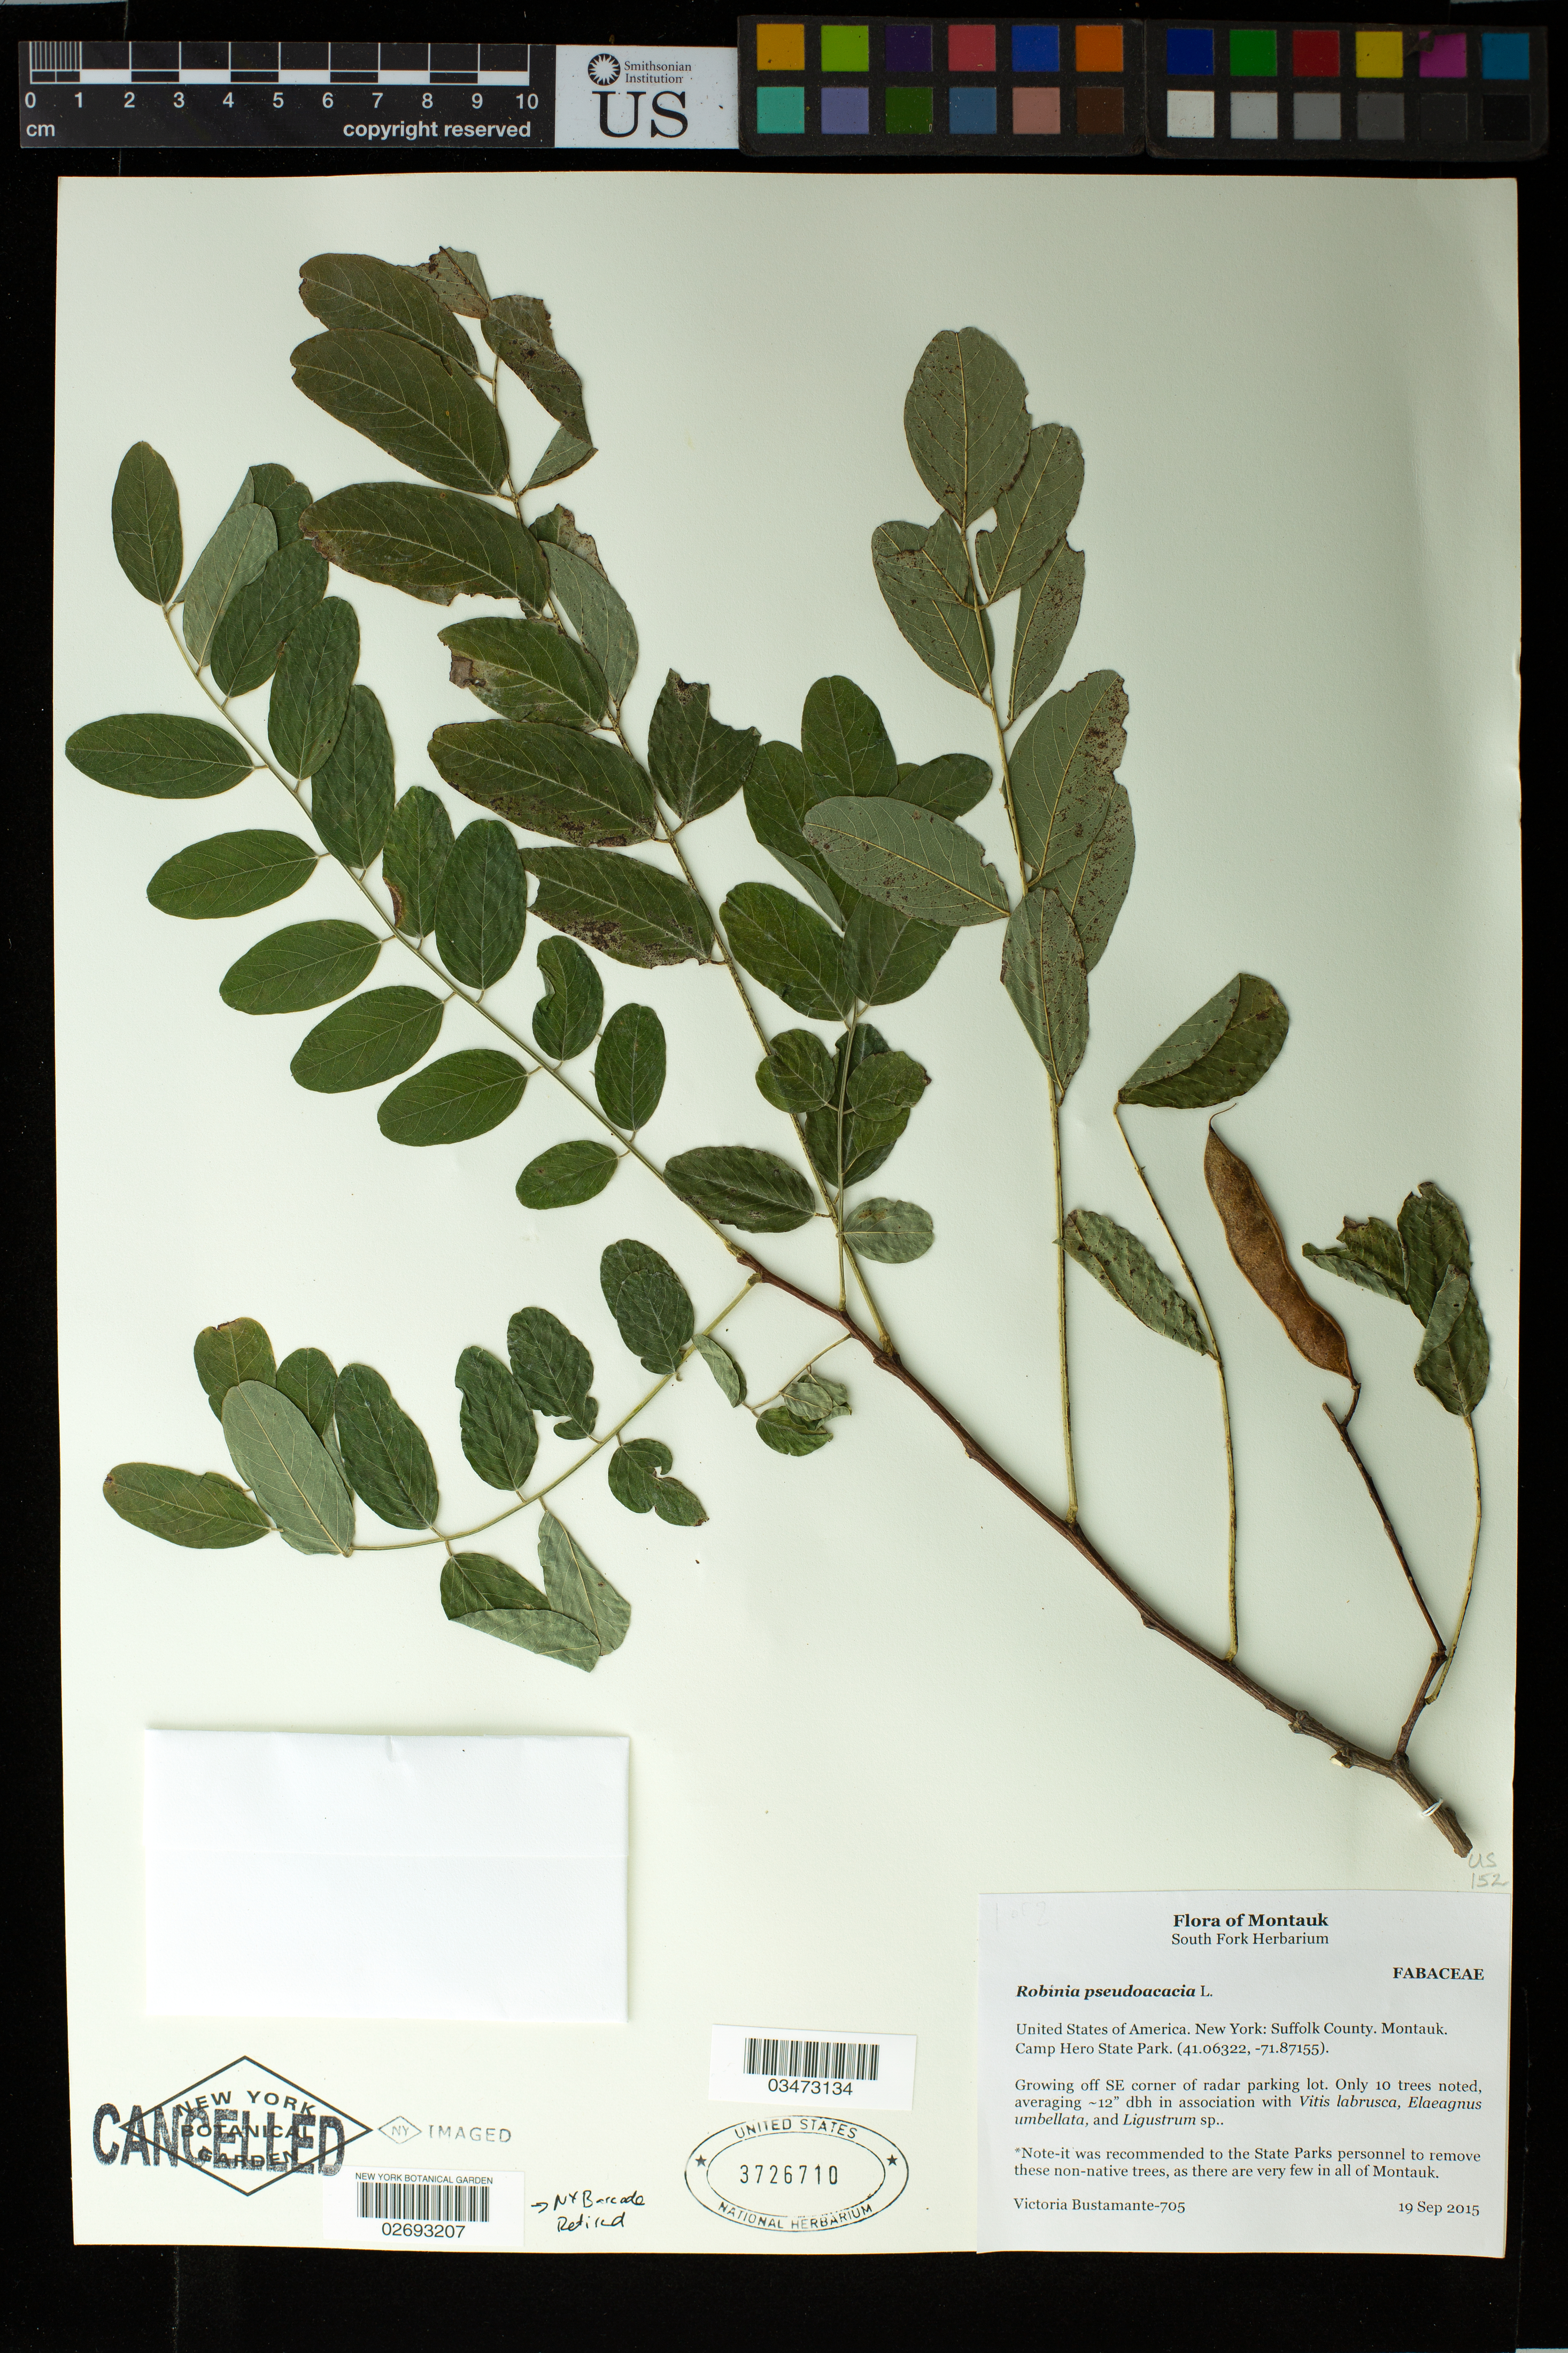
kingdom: Plantae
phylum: Tracheophyta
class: Magnoliopsida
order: Fabales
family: Fabaceae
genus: Robinia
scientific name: Robinia pseudoacacia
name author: L.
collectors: V. Bustamante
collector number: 705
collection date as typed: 19 Sep 2015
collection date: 2015-09-19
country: United States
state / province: New York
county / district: Suffolk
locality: Montauk. Camp Hero State Park. Growing of SE corner of radar parking lot.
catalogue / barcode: US 3726710